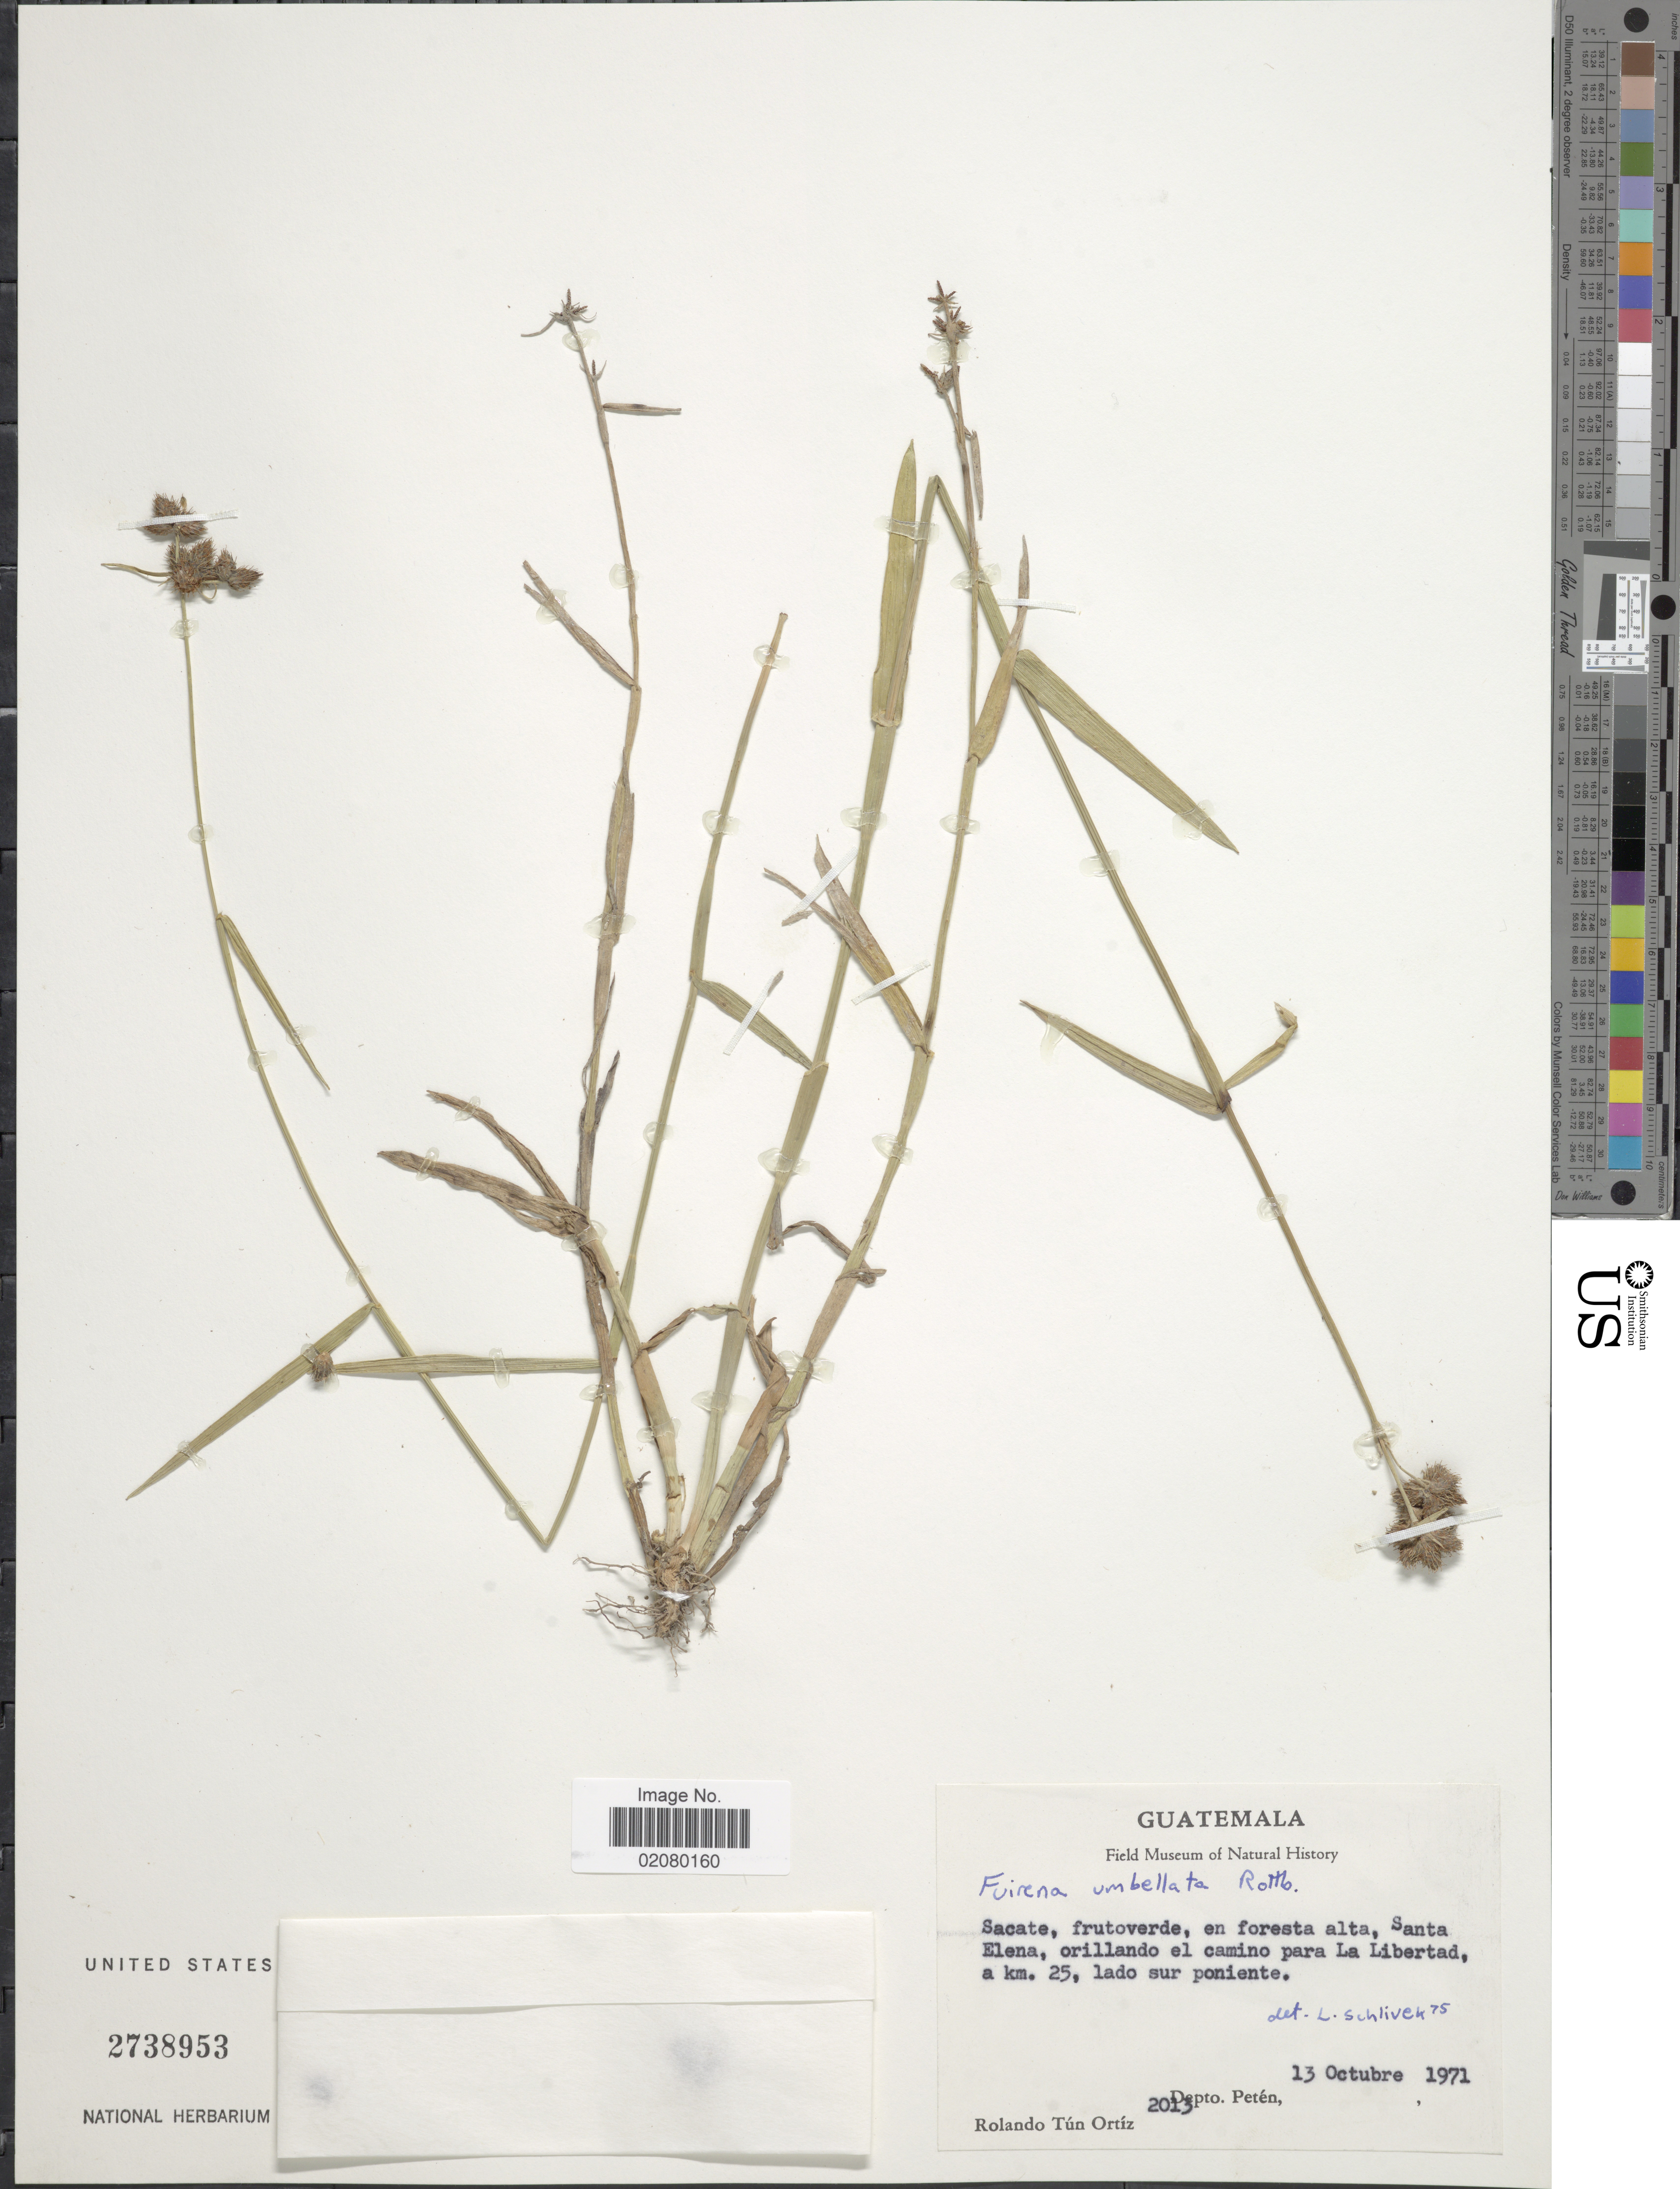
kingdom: Plantae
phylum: Tracheophyta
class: Liliopsida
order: Poales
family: Cyperaceae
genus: Fuirena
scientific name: Fuirena umbellata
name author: Rottb.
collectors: R. Tún Ortíz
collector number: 2013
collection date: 1971-10-13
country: Guatemala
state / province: El Petén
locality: Santa Elena, orillando el camino para La Libertad, a km. 25, lado sur poniente. Depto. Peten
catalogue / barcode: US 2738953